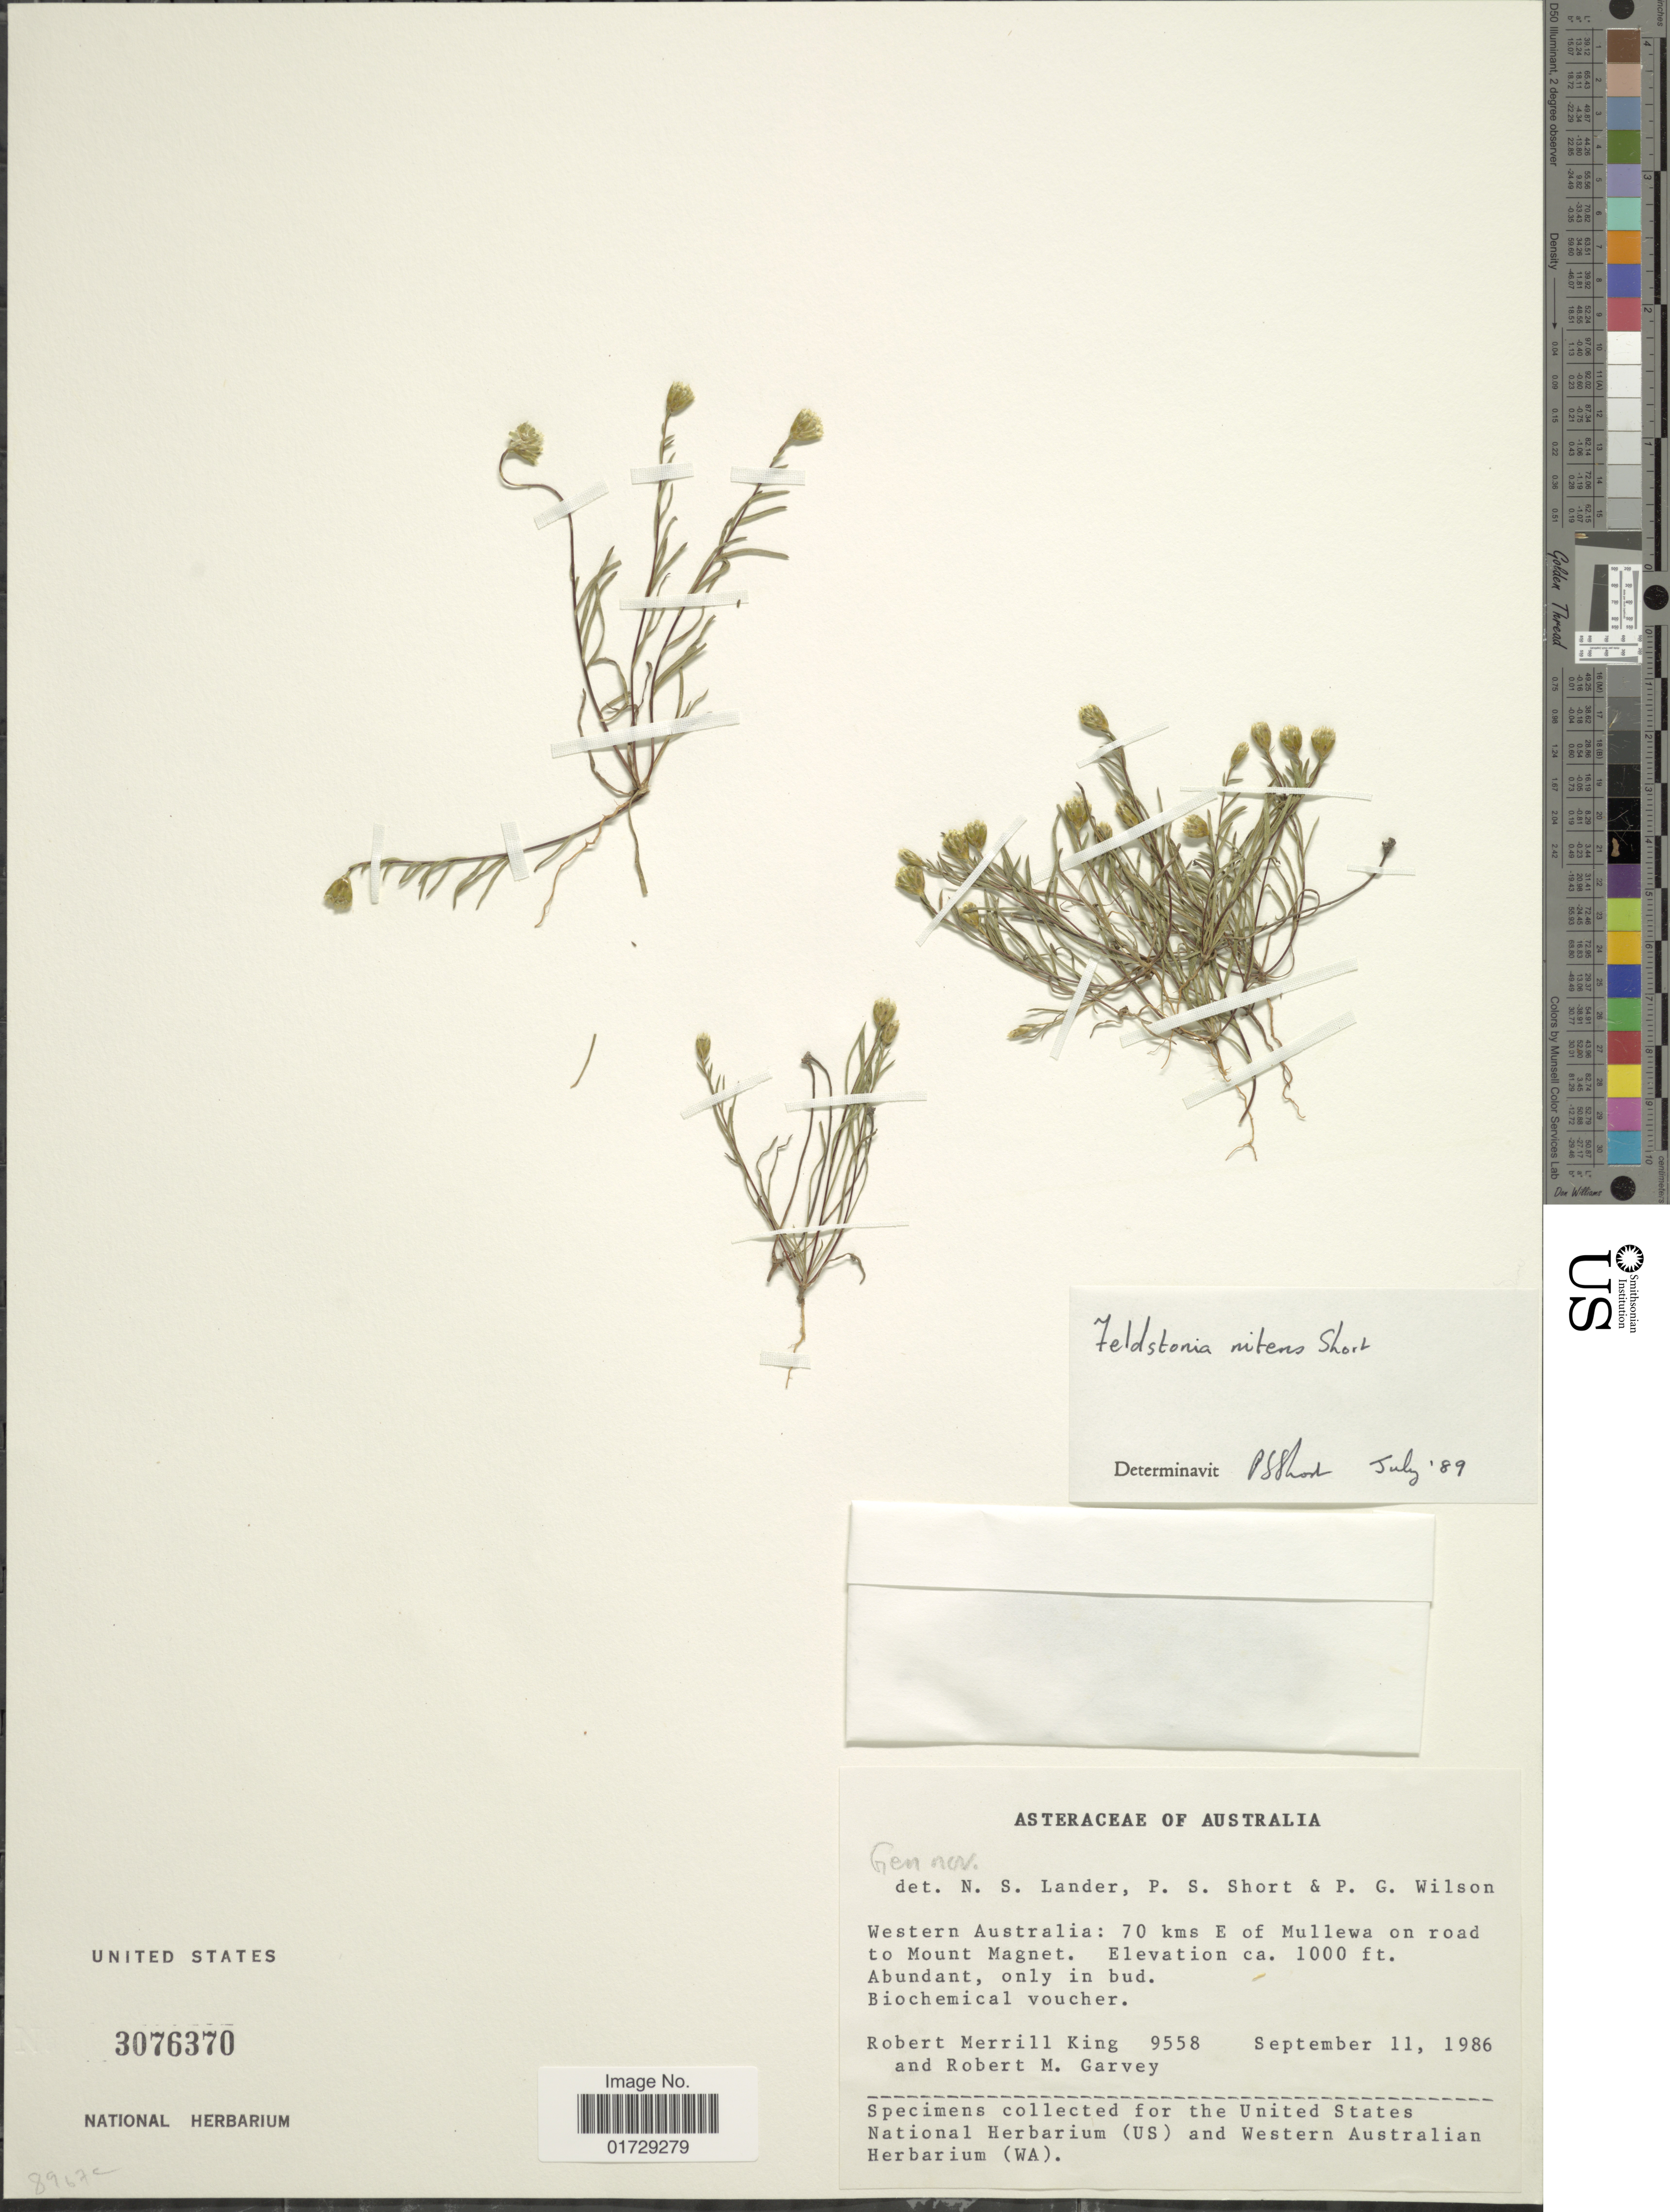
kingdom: Plantae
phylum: Tracheophyta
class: Magnoliopsida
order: Asterales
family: Asteraceae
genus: Feldstonia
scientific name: Feldstonia nitens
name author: P.S. Short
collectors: R. M. King & R. Garvey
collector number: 9558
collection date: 1986-09-11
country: Australia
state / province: Western Australia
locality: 70 kms E of Mullewa on road to Mount Magnet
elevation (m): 305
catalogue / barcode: US 3076370